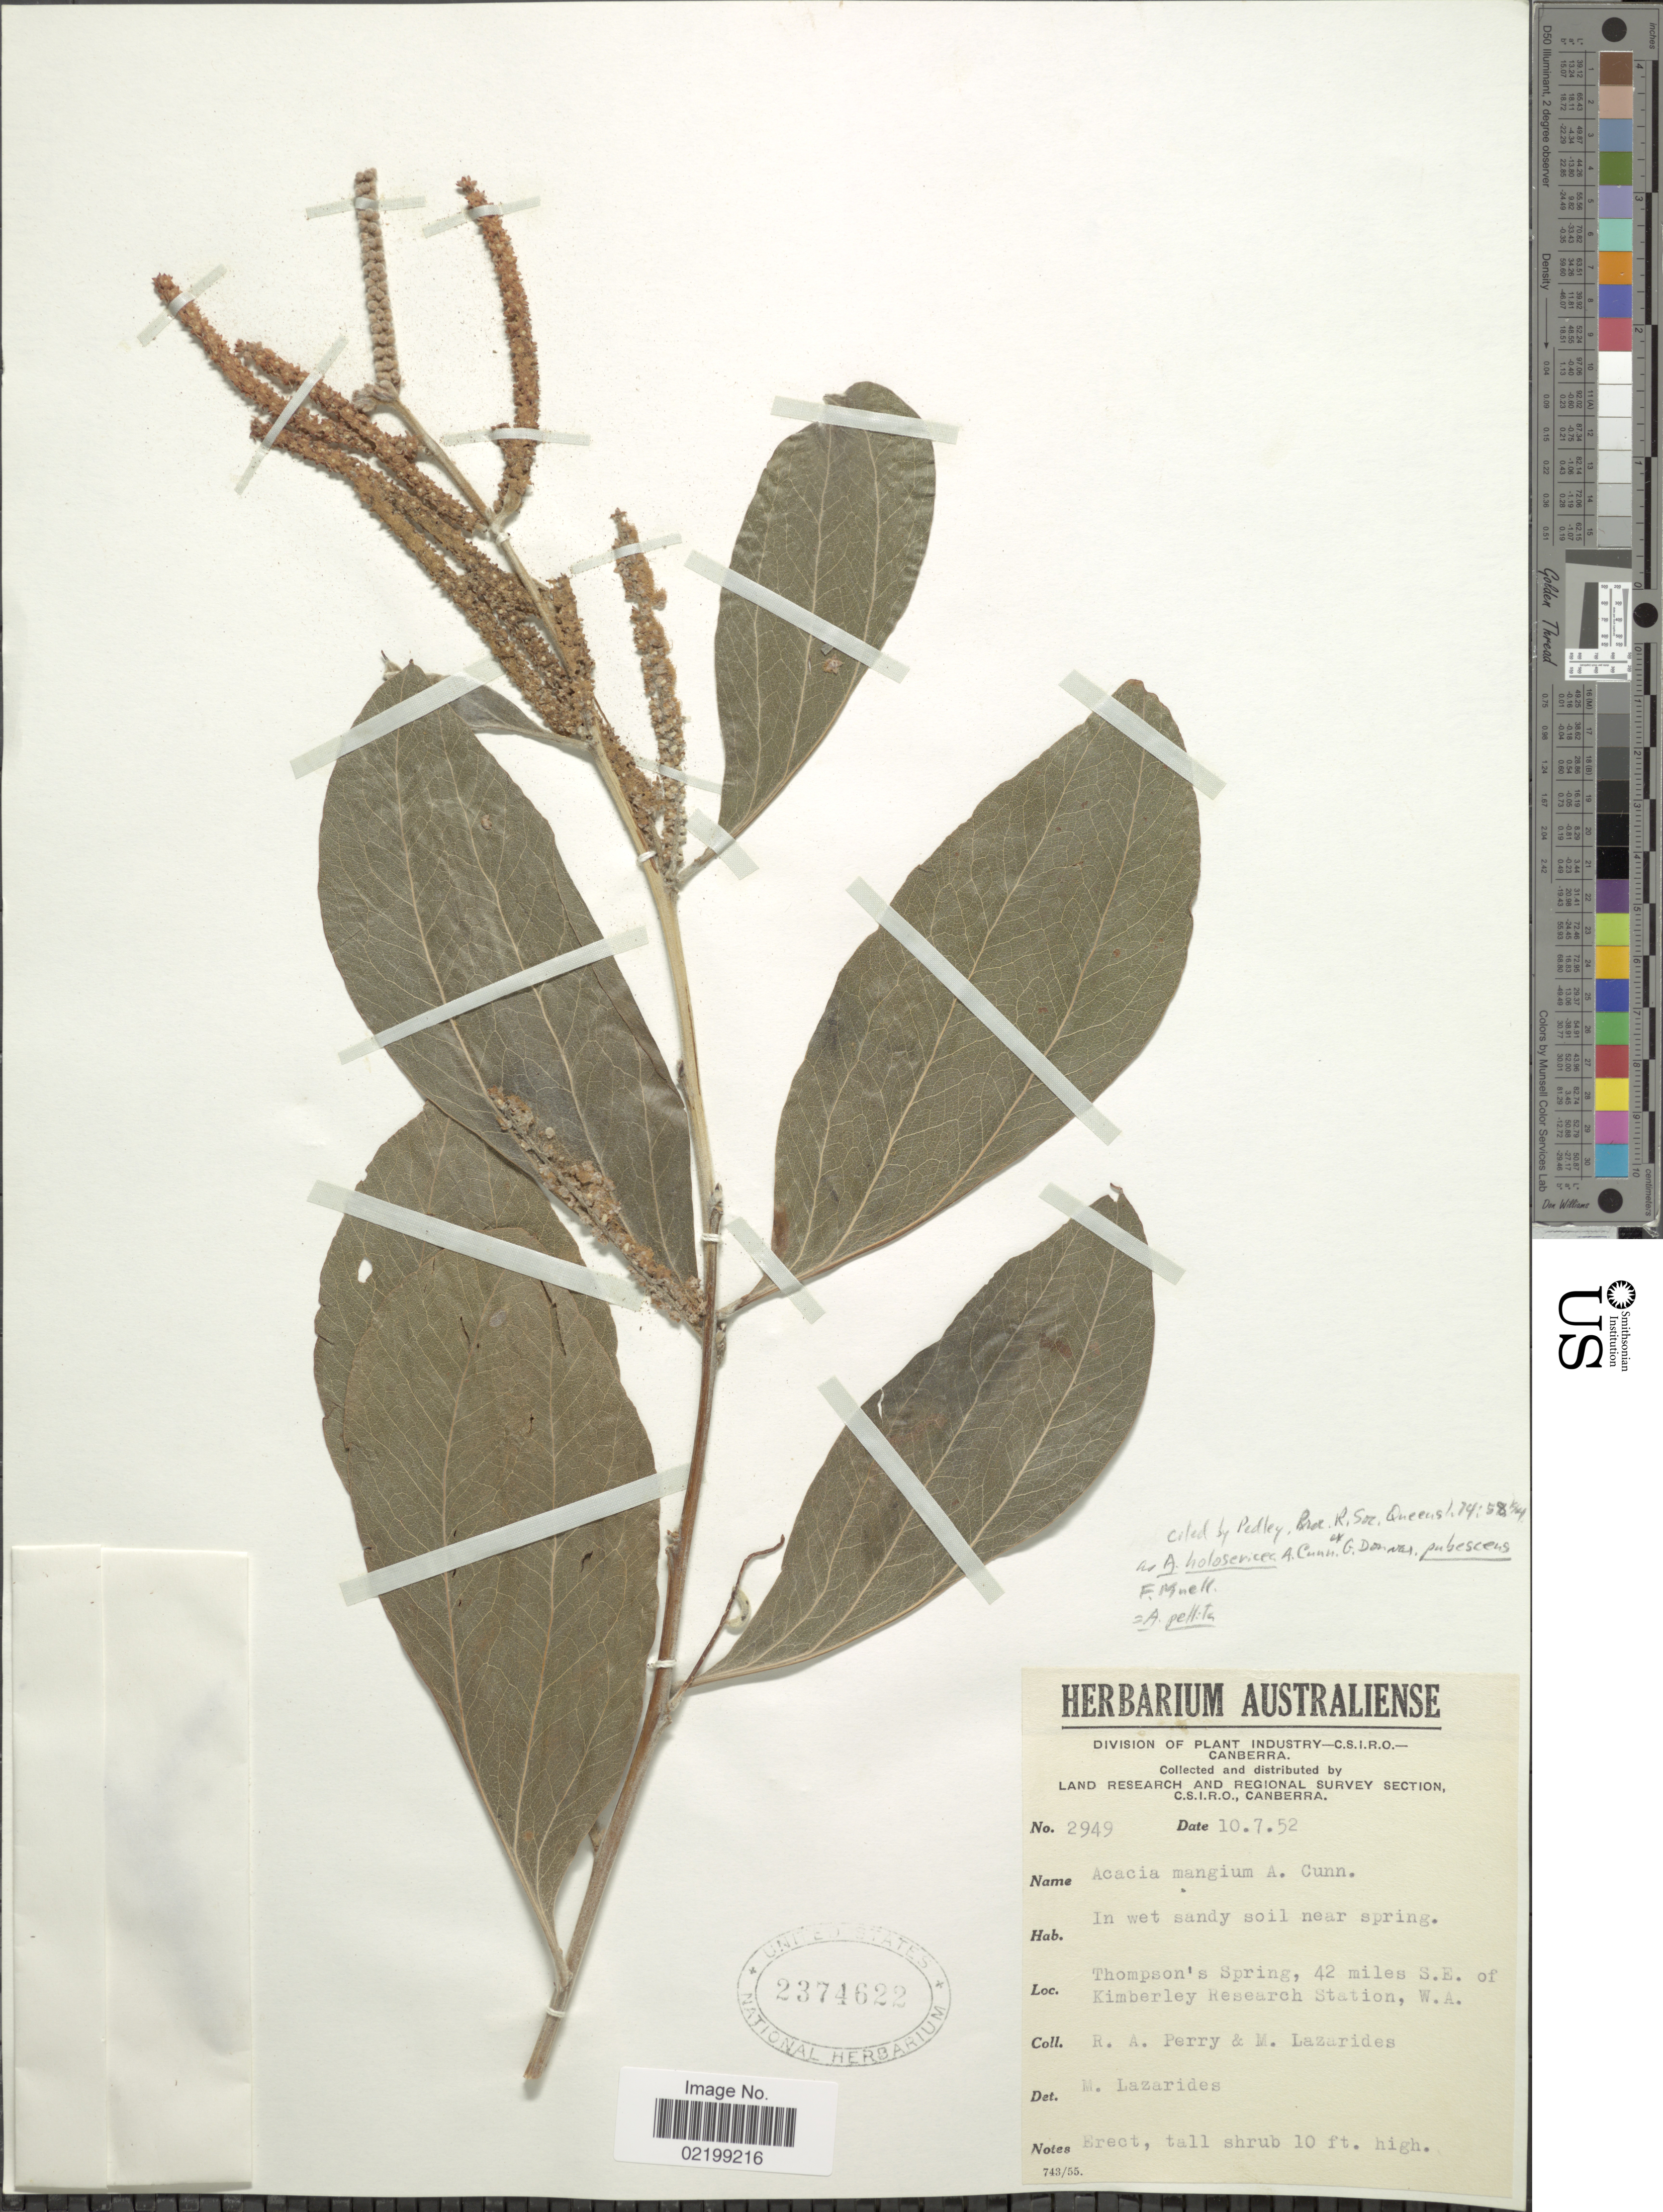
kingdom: Plantae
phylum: Tracheophyta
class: Magnoliopsida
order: Fabales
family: Fabaceae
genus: Acacia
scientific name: Acacia pellita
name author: O. Schwarz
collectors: Perry, R. A. & M. Lazarides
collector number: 2949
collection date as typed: Transcribed d/m/y: 10/7/52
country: Australia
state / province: Western Australia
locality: In wet sandy soil near spring, Thompson's Spring, 42 miles S.E. of Kimberley Research Station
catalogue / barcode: US 2374622